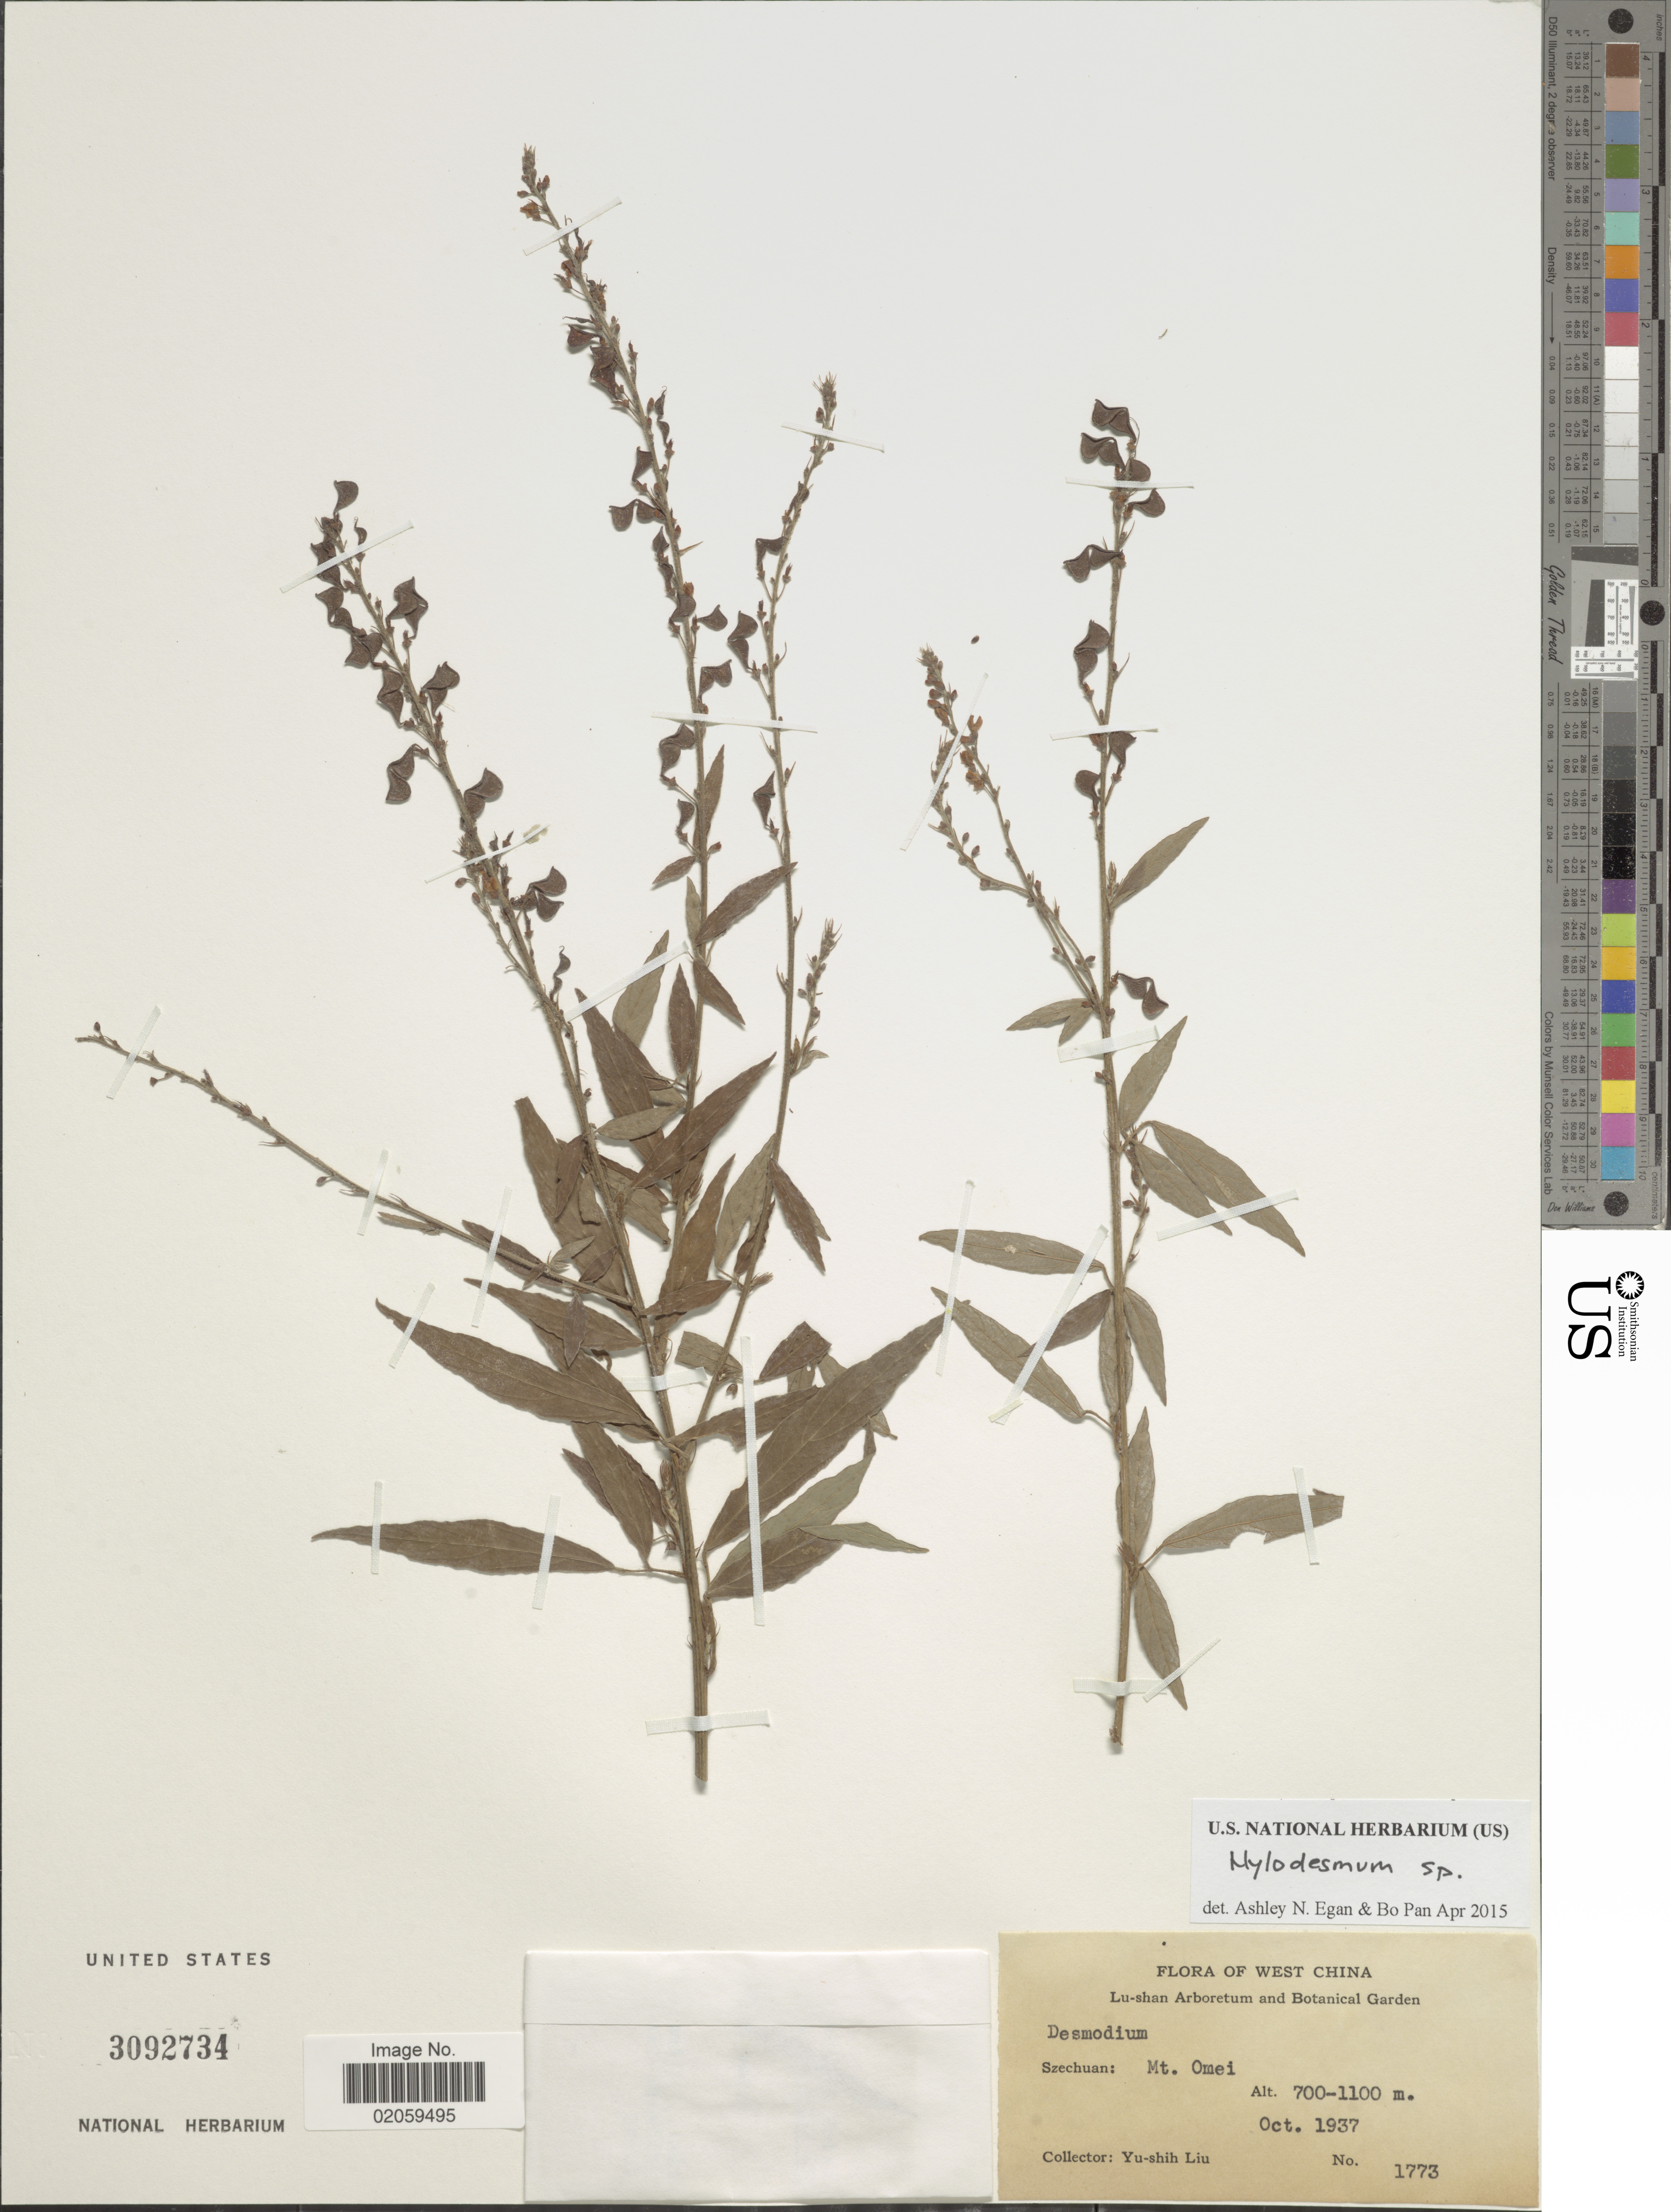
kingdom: Plantae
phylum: Tracheophyta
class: Magnoliopsida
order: Fabales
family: Fabaceae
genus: Hylodesmum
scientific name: Hylodesmum sp.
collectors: Y.-S. Liu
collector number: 1773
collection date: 1937-10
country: China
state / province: Sichuan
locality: West china, Szechuan, Mt. Omei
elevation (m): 700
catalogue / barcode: US 3092734